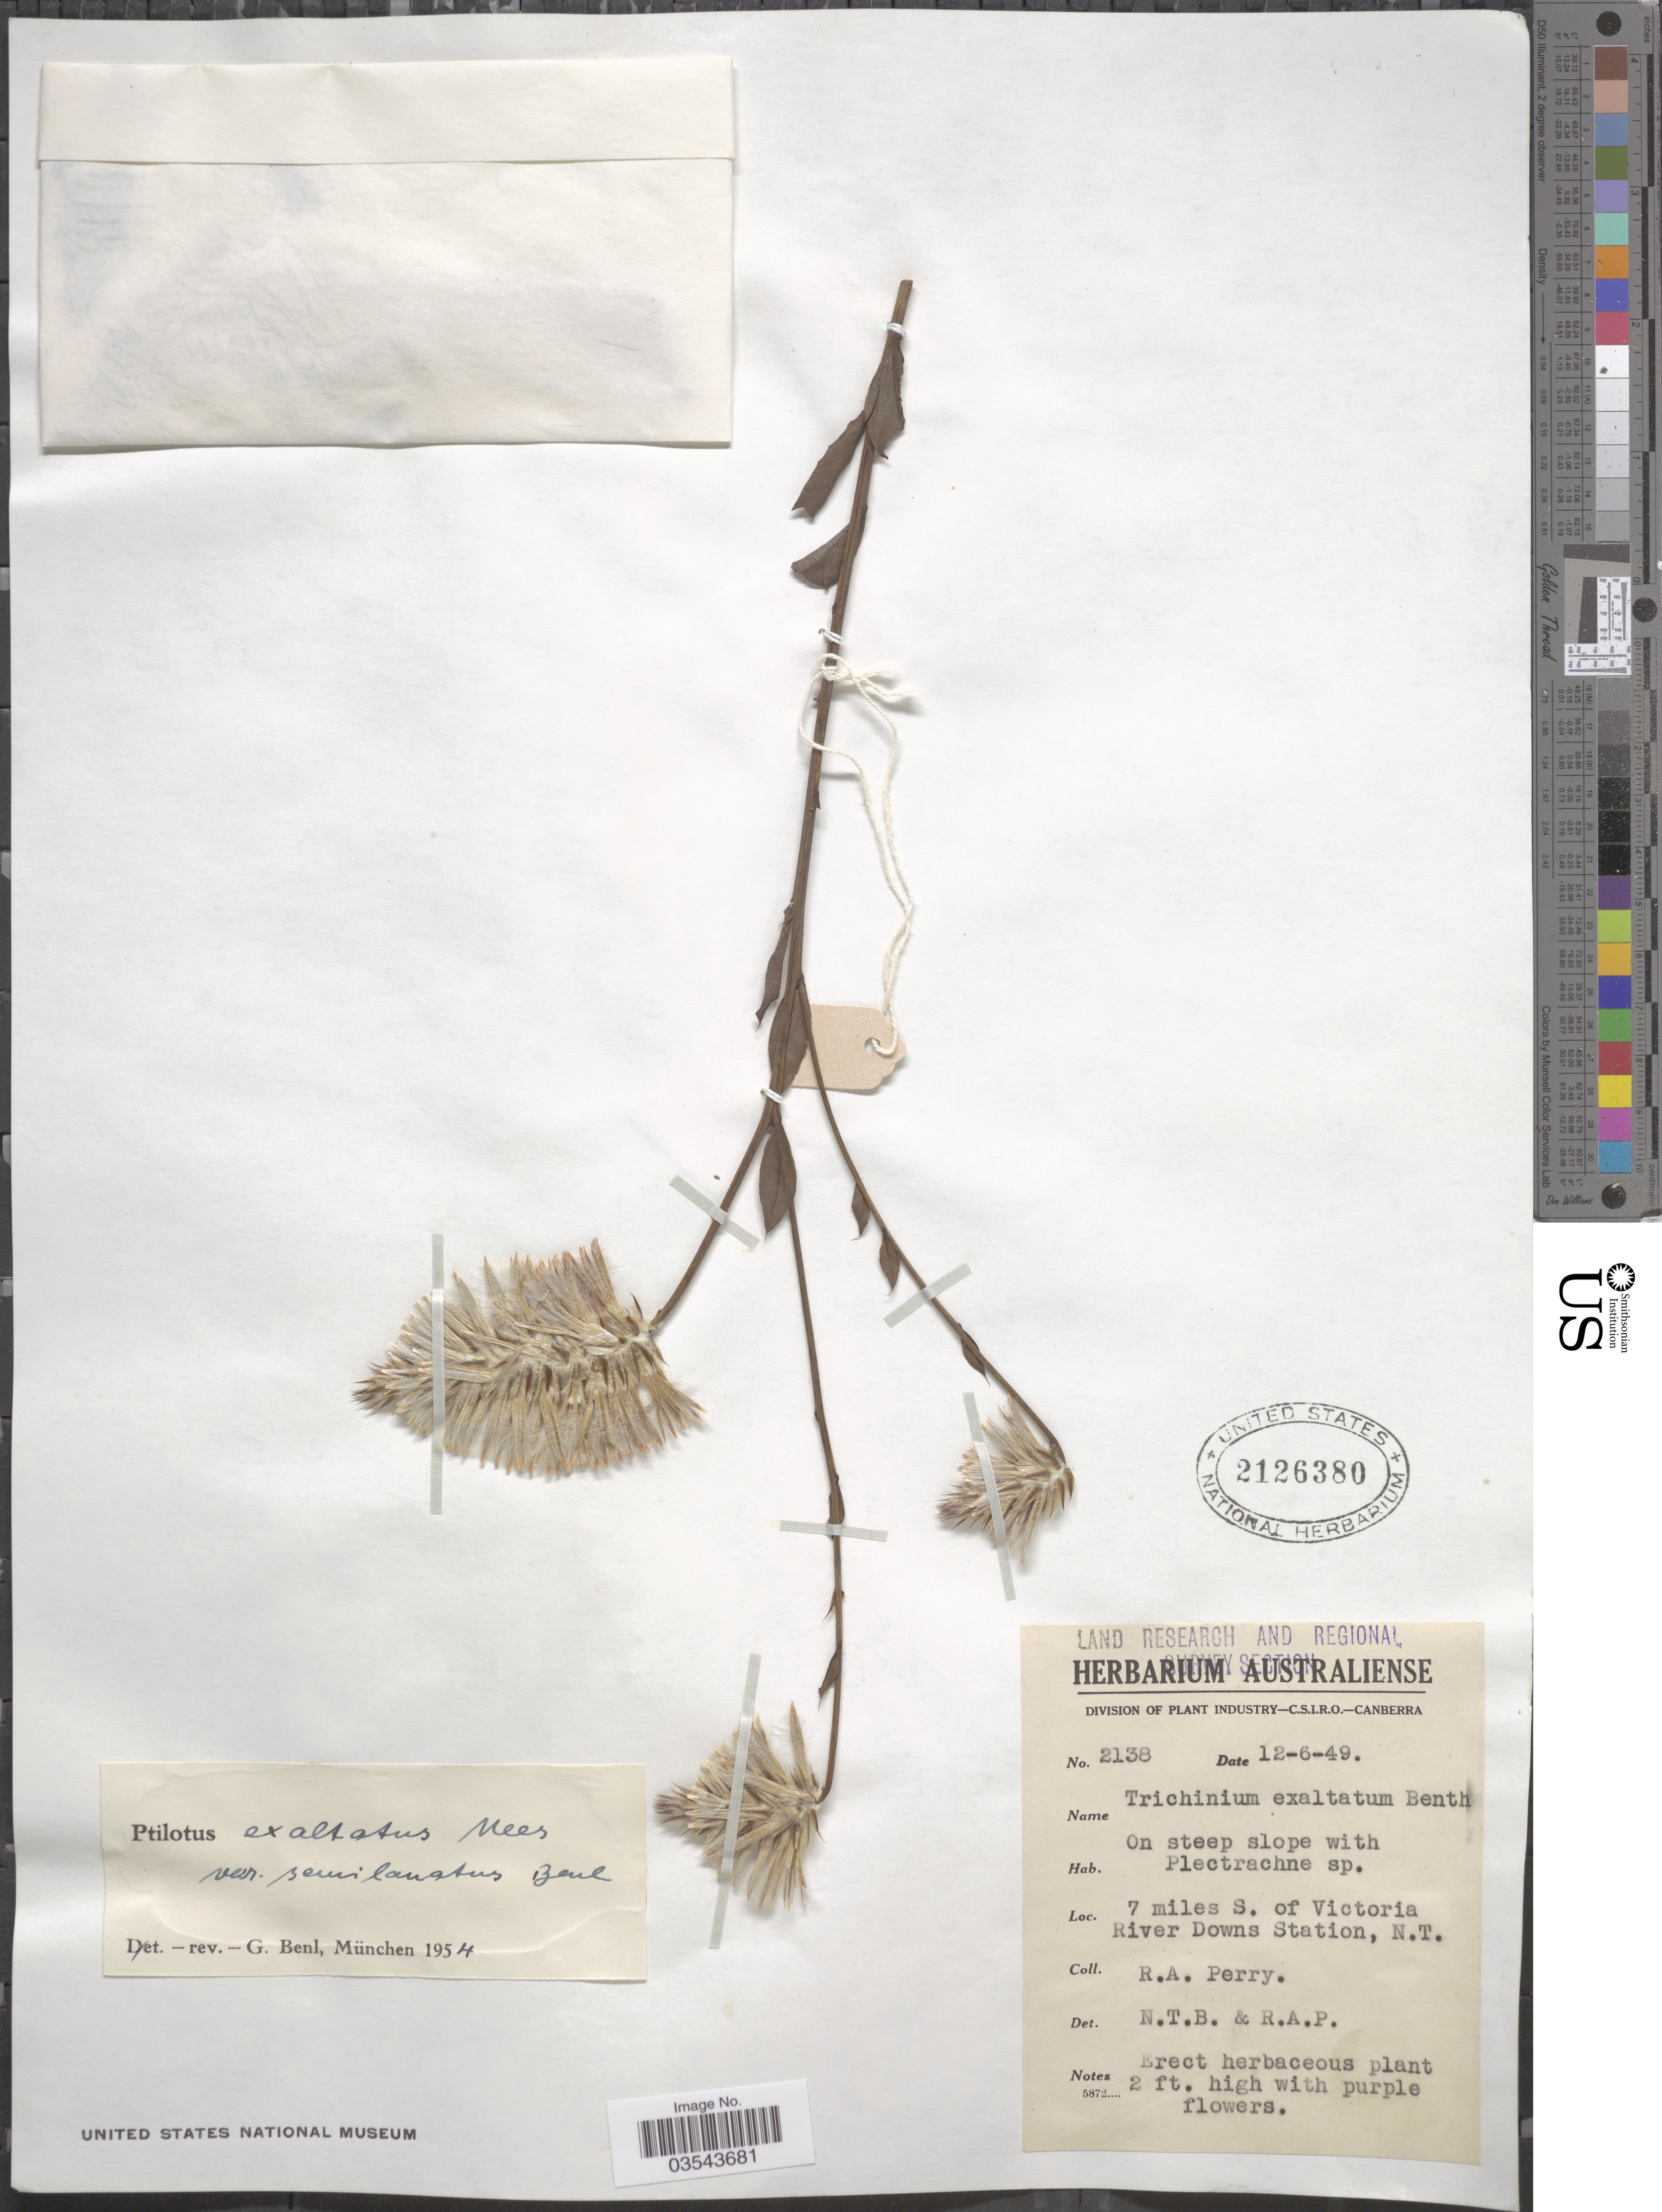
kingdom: Plantae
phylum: Tracheophyta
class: Magnoliopsida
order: Caryophyllales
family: Amaranthaceae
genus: Ptilotus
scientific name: Ptilotus exaltatus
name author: Nees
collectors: Perry, R. A.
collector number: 2138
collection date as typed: Transcribed d/m/y: 12/6/49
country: Australia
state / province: Northern Territory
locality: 7 miles S. of Victoria River Downs Station, N.T.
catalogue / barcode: US 2126380